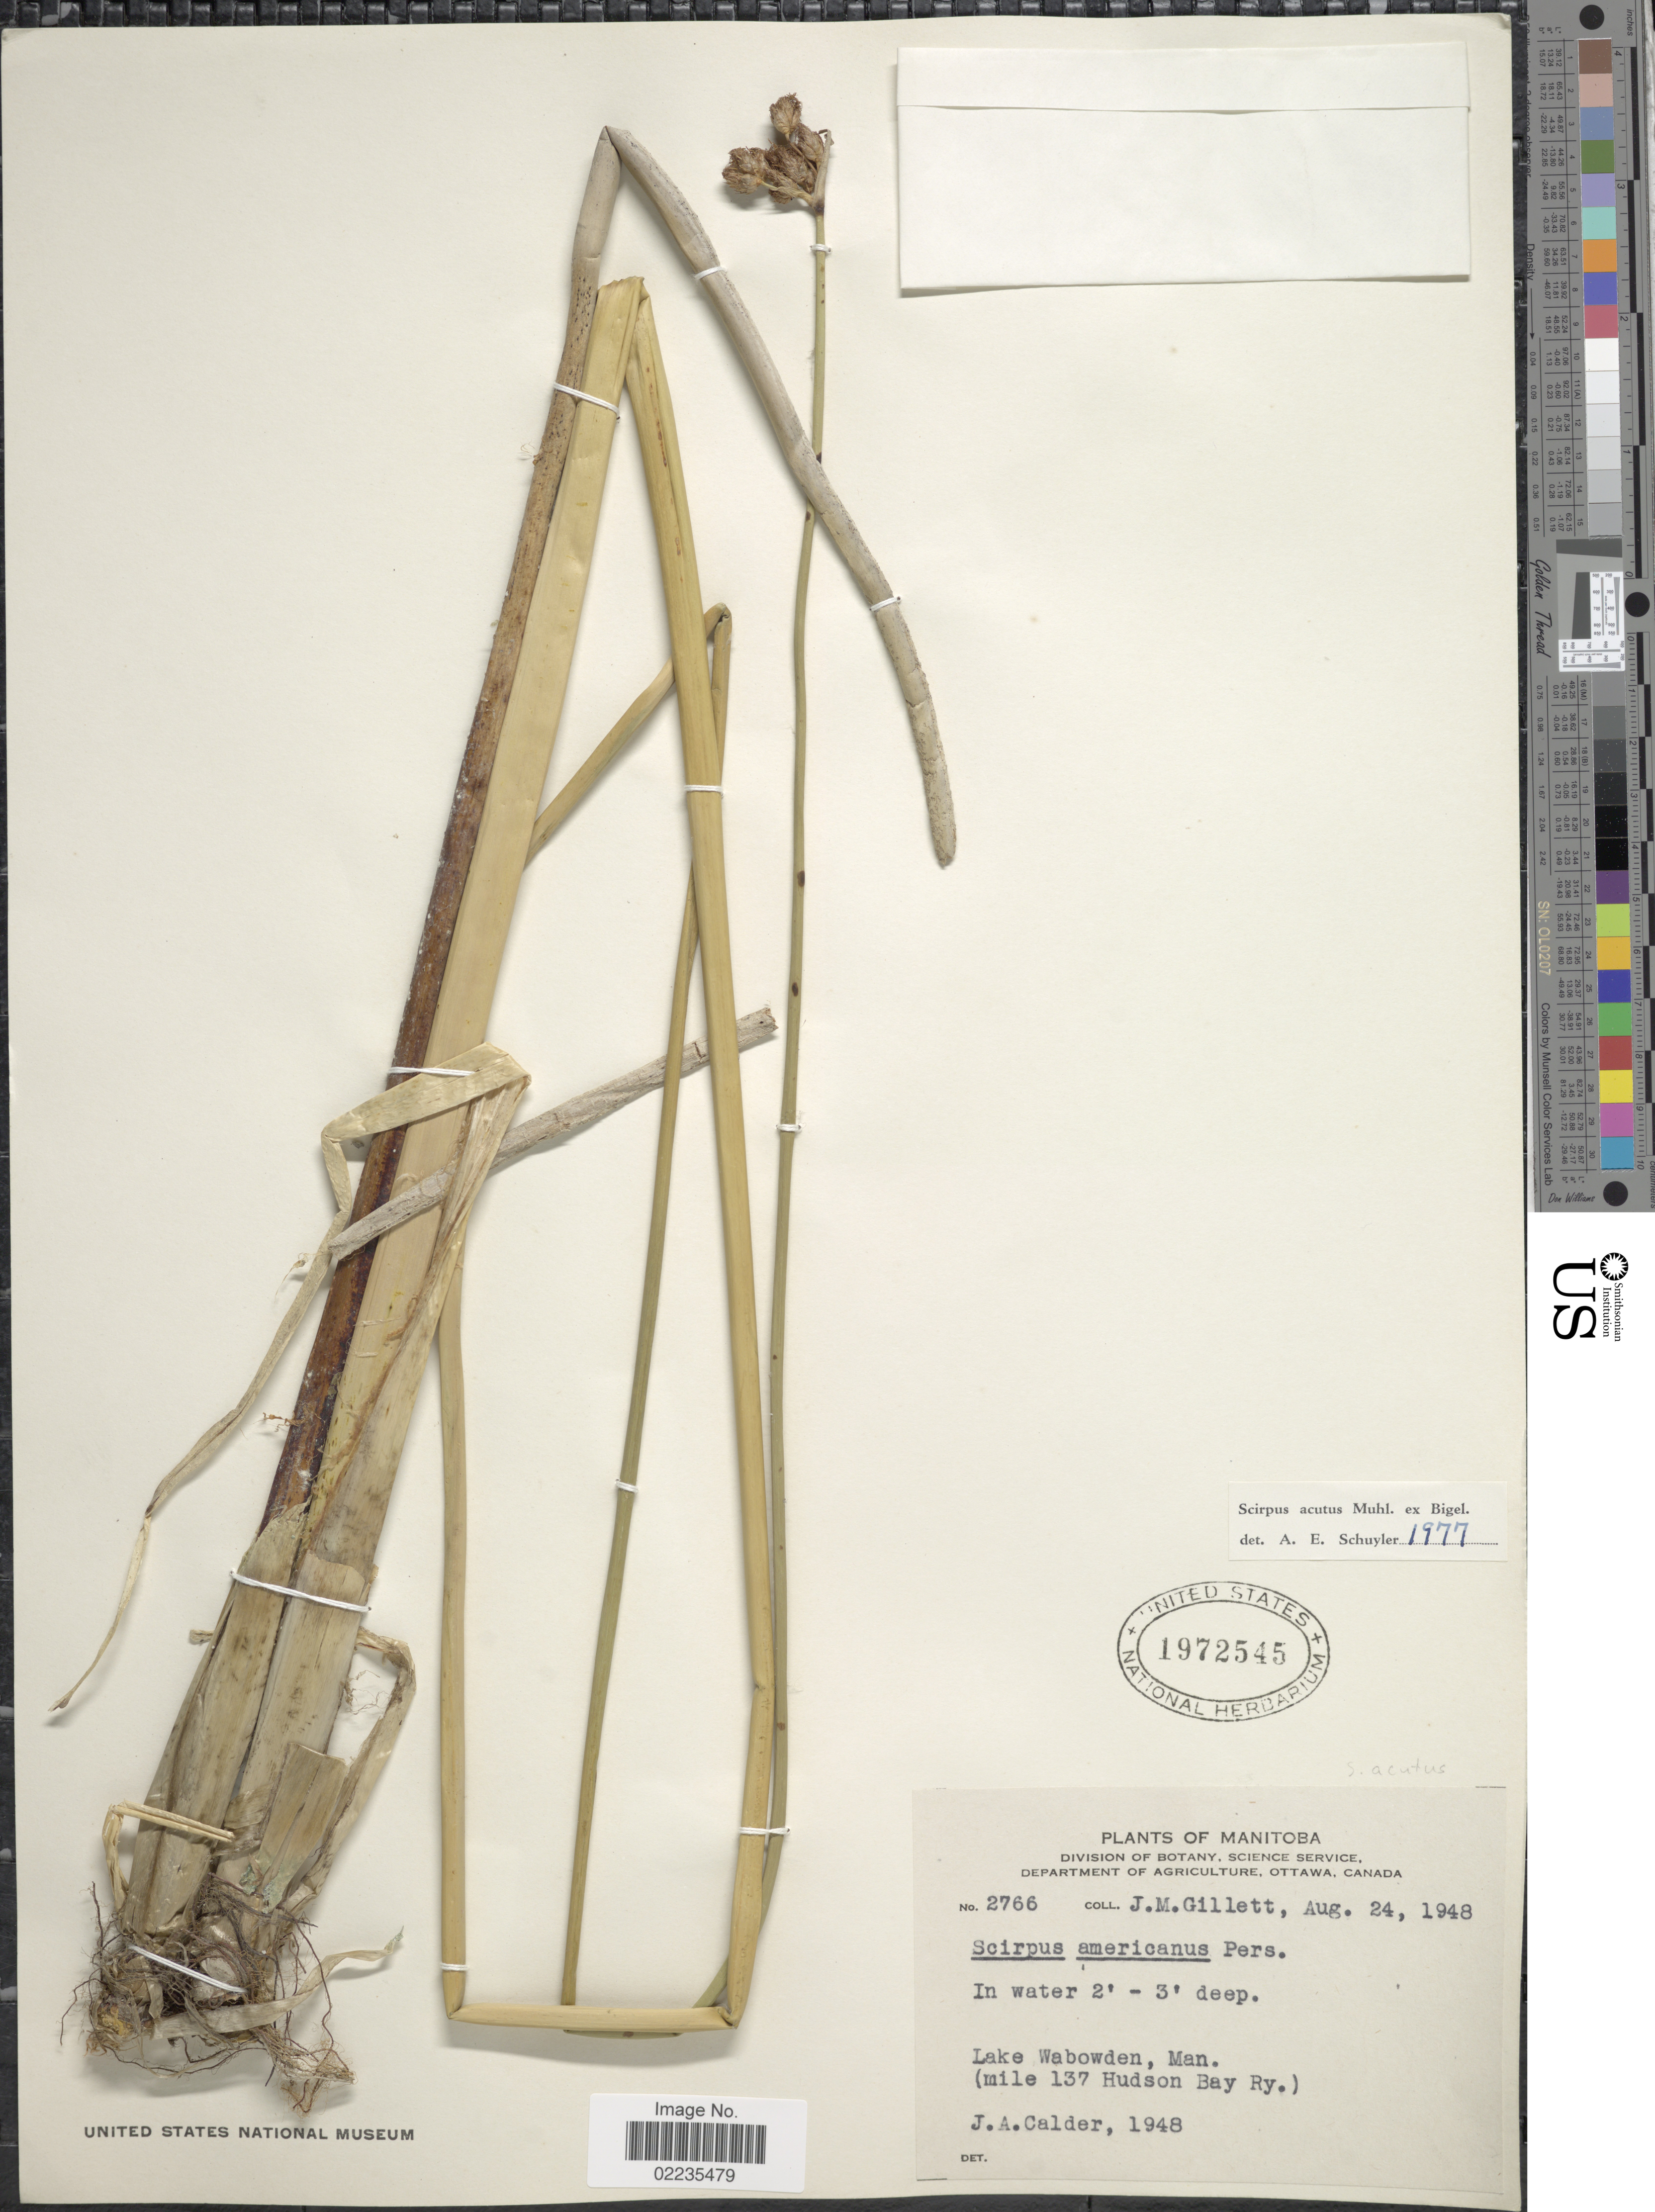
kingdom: Plantae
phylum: Tracheophyta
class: Liliopsida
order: Poales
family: Cyperaceae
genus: Schoenoplectus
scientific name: Schoenoplectus acutus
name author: (Muhl. ex Bigelow) Á. Löve & D. Löve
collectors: J. M. Gillett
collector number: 2766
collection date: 1948-08-24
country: Canada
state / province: Manitoba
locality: Lake Wabowden, Man. (Mile 137 Hudson Bay Ry.)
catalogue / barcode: US 1972545